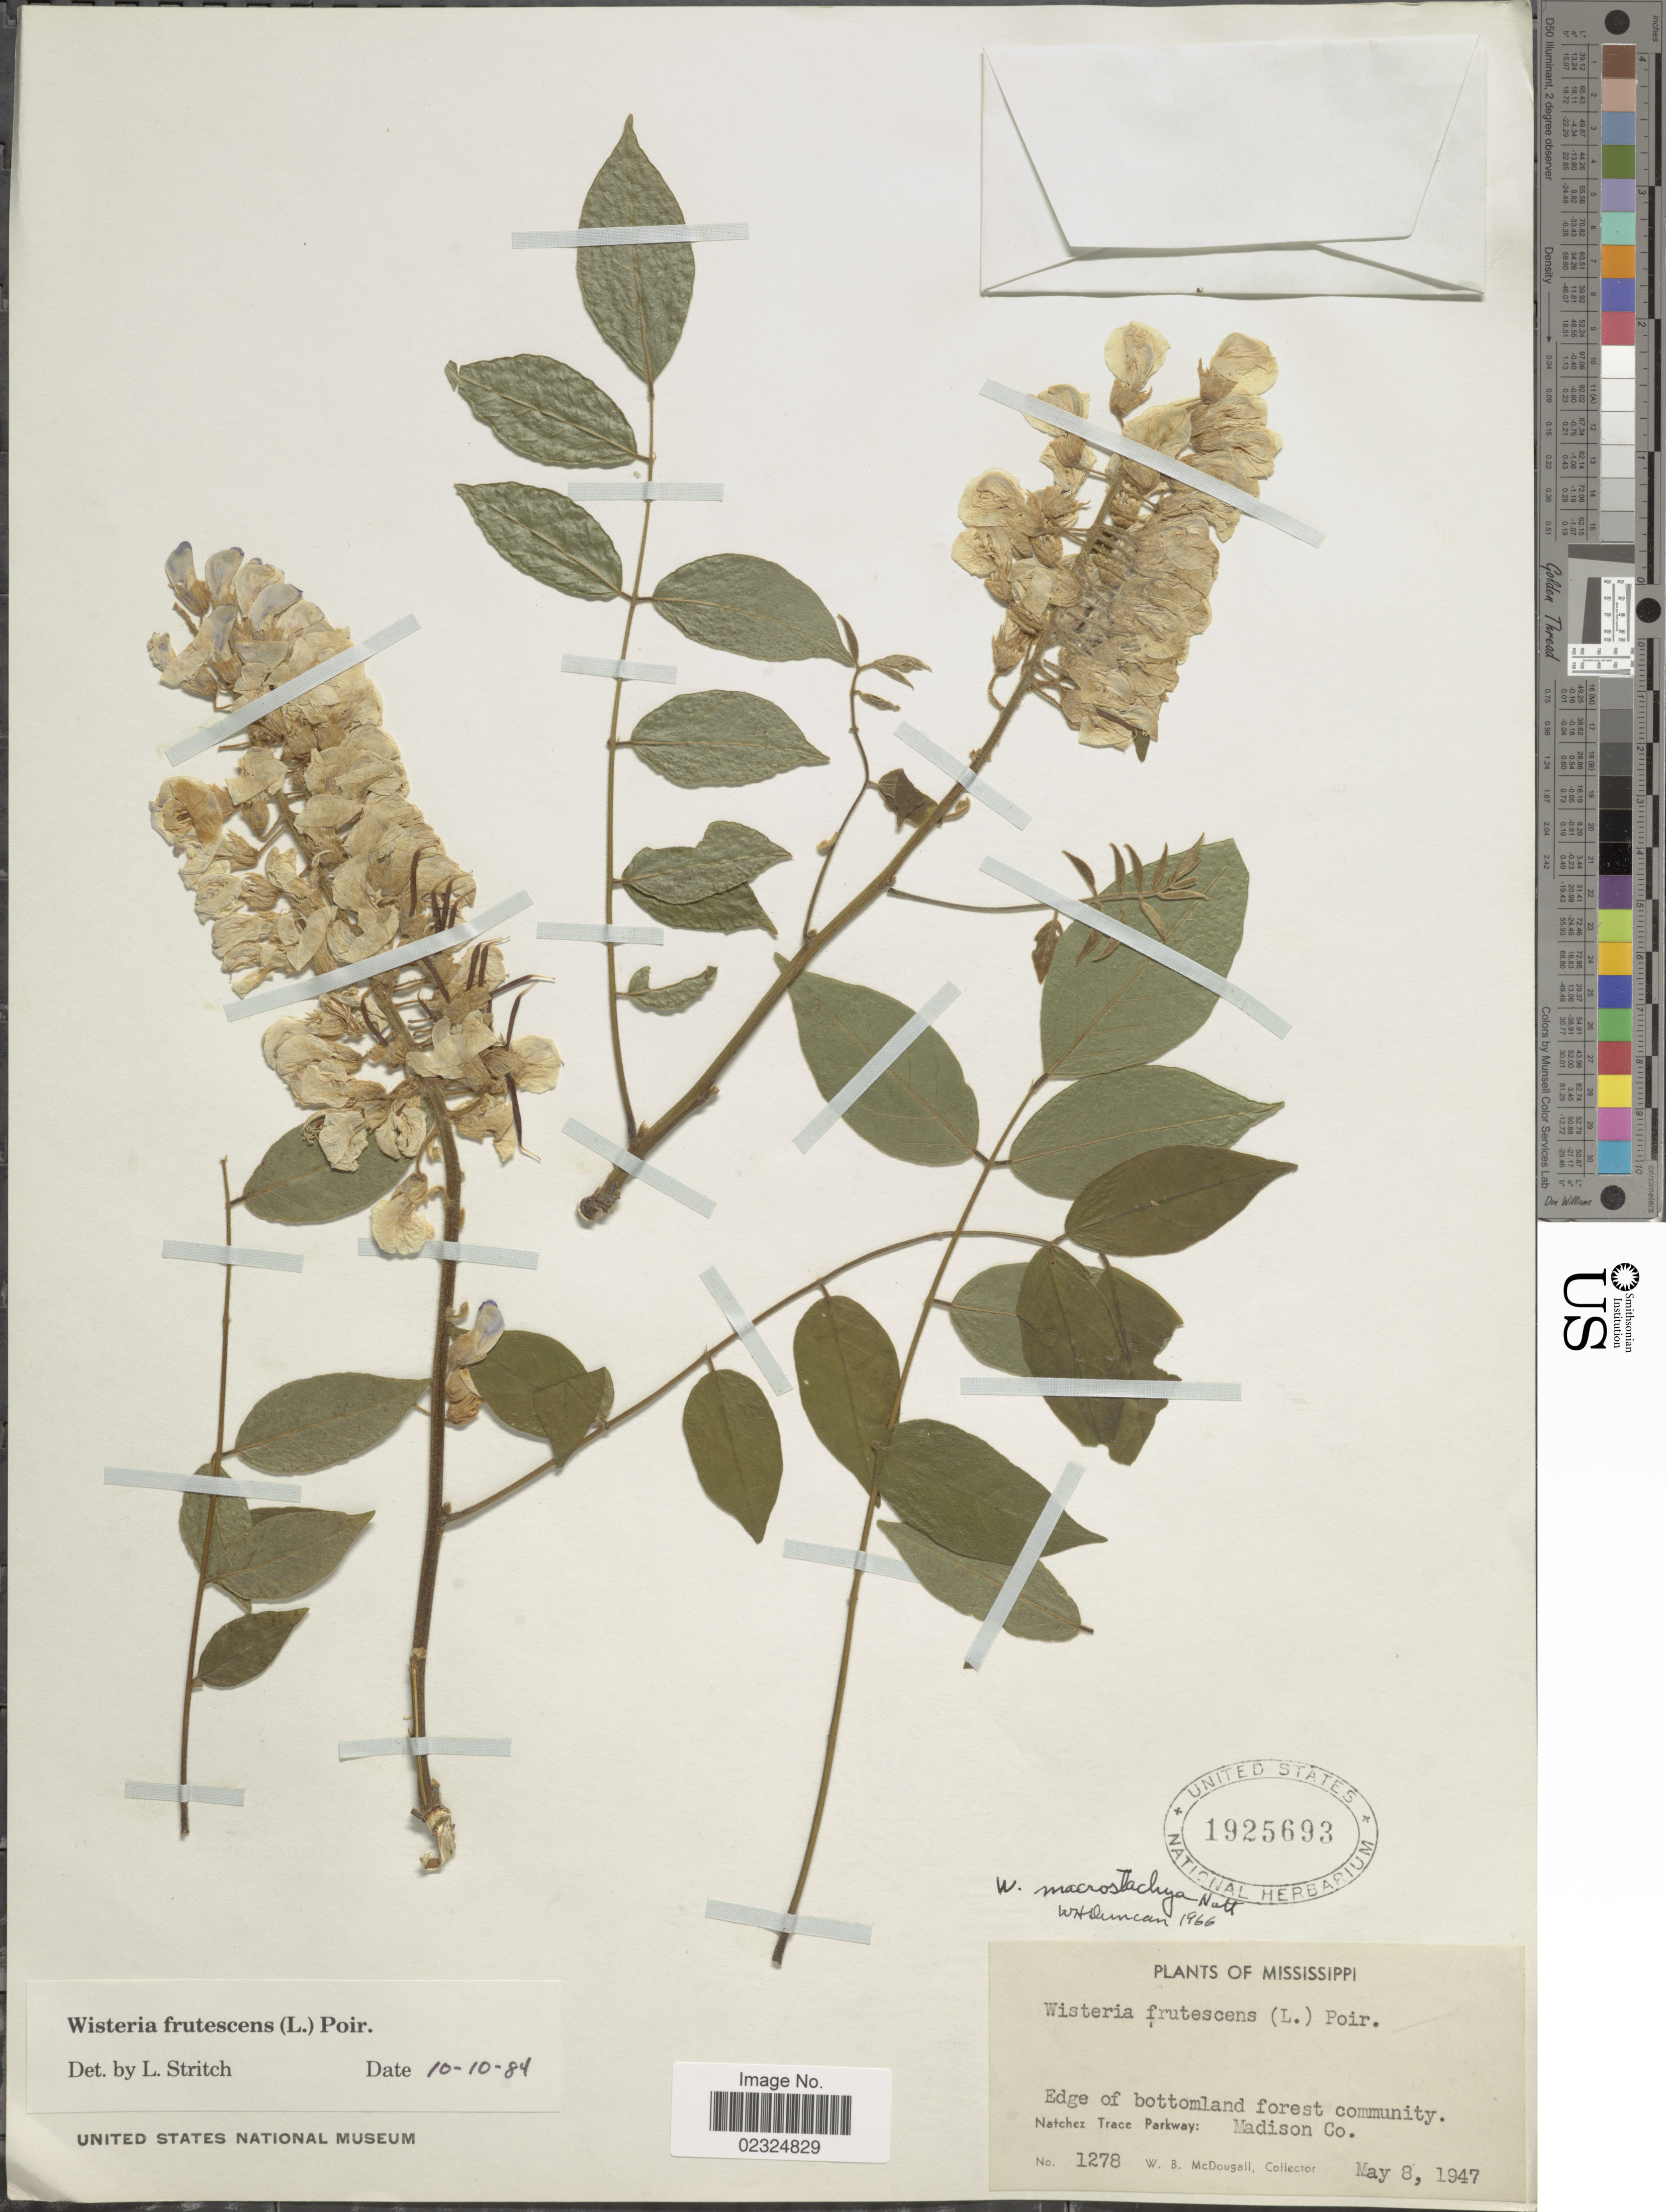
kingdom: Plantae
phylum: Tracheophyta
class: Magnoliopsida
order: Fabales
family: Fabaceae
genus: Wisteria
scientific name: Wisteria frutescens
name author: (L.) Poir.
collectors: W. B. McDougall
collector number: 1278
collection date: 1947-05-08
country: United States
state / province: Mississippi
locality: Edge of bottomland forest community, Natchez Trace Parkway: Madison Co.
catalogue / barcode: US 1925693